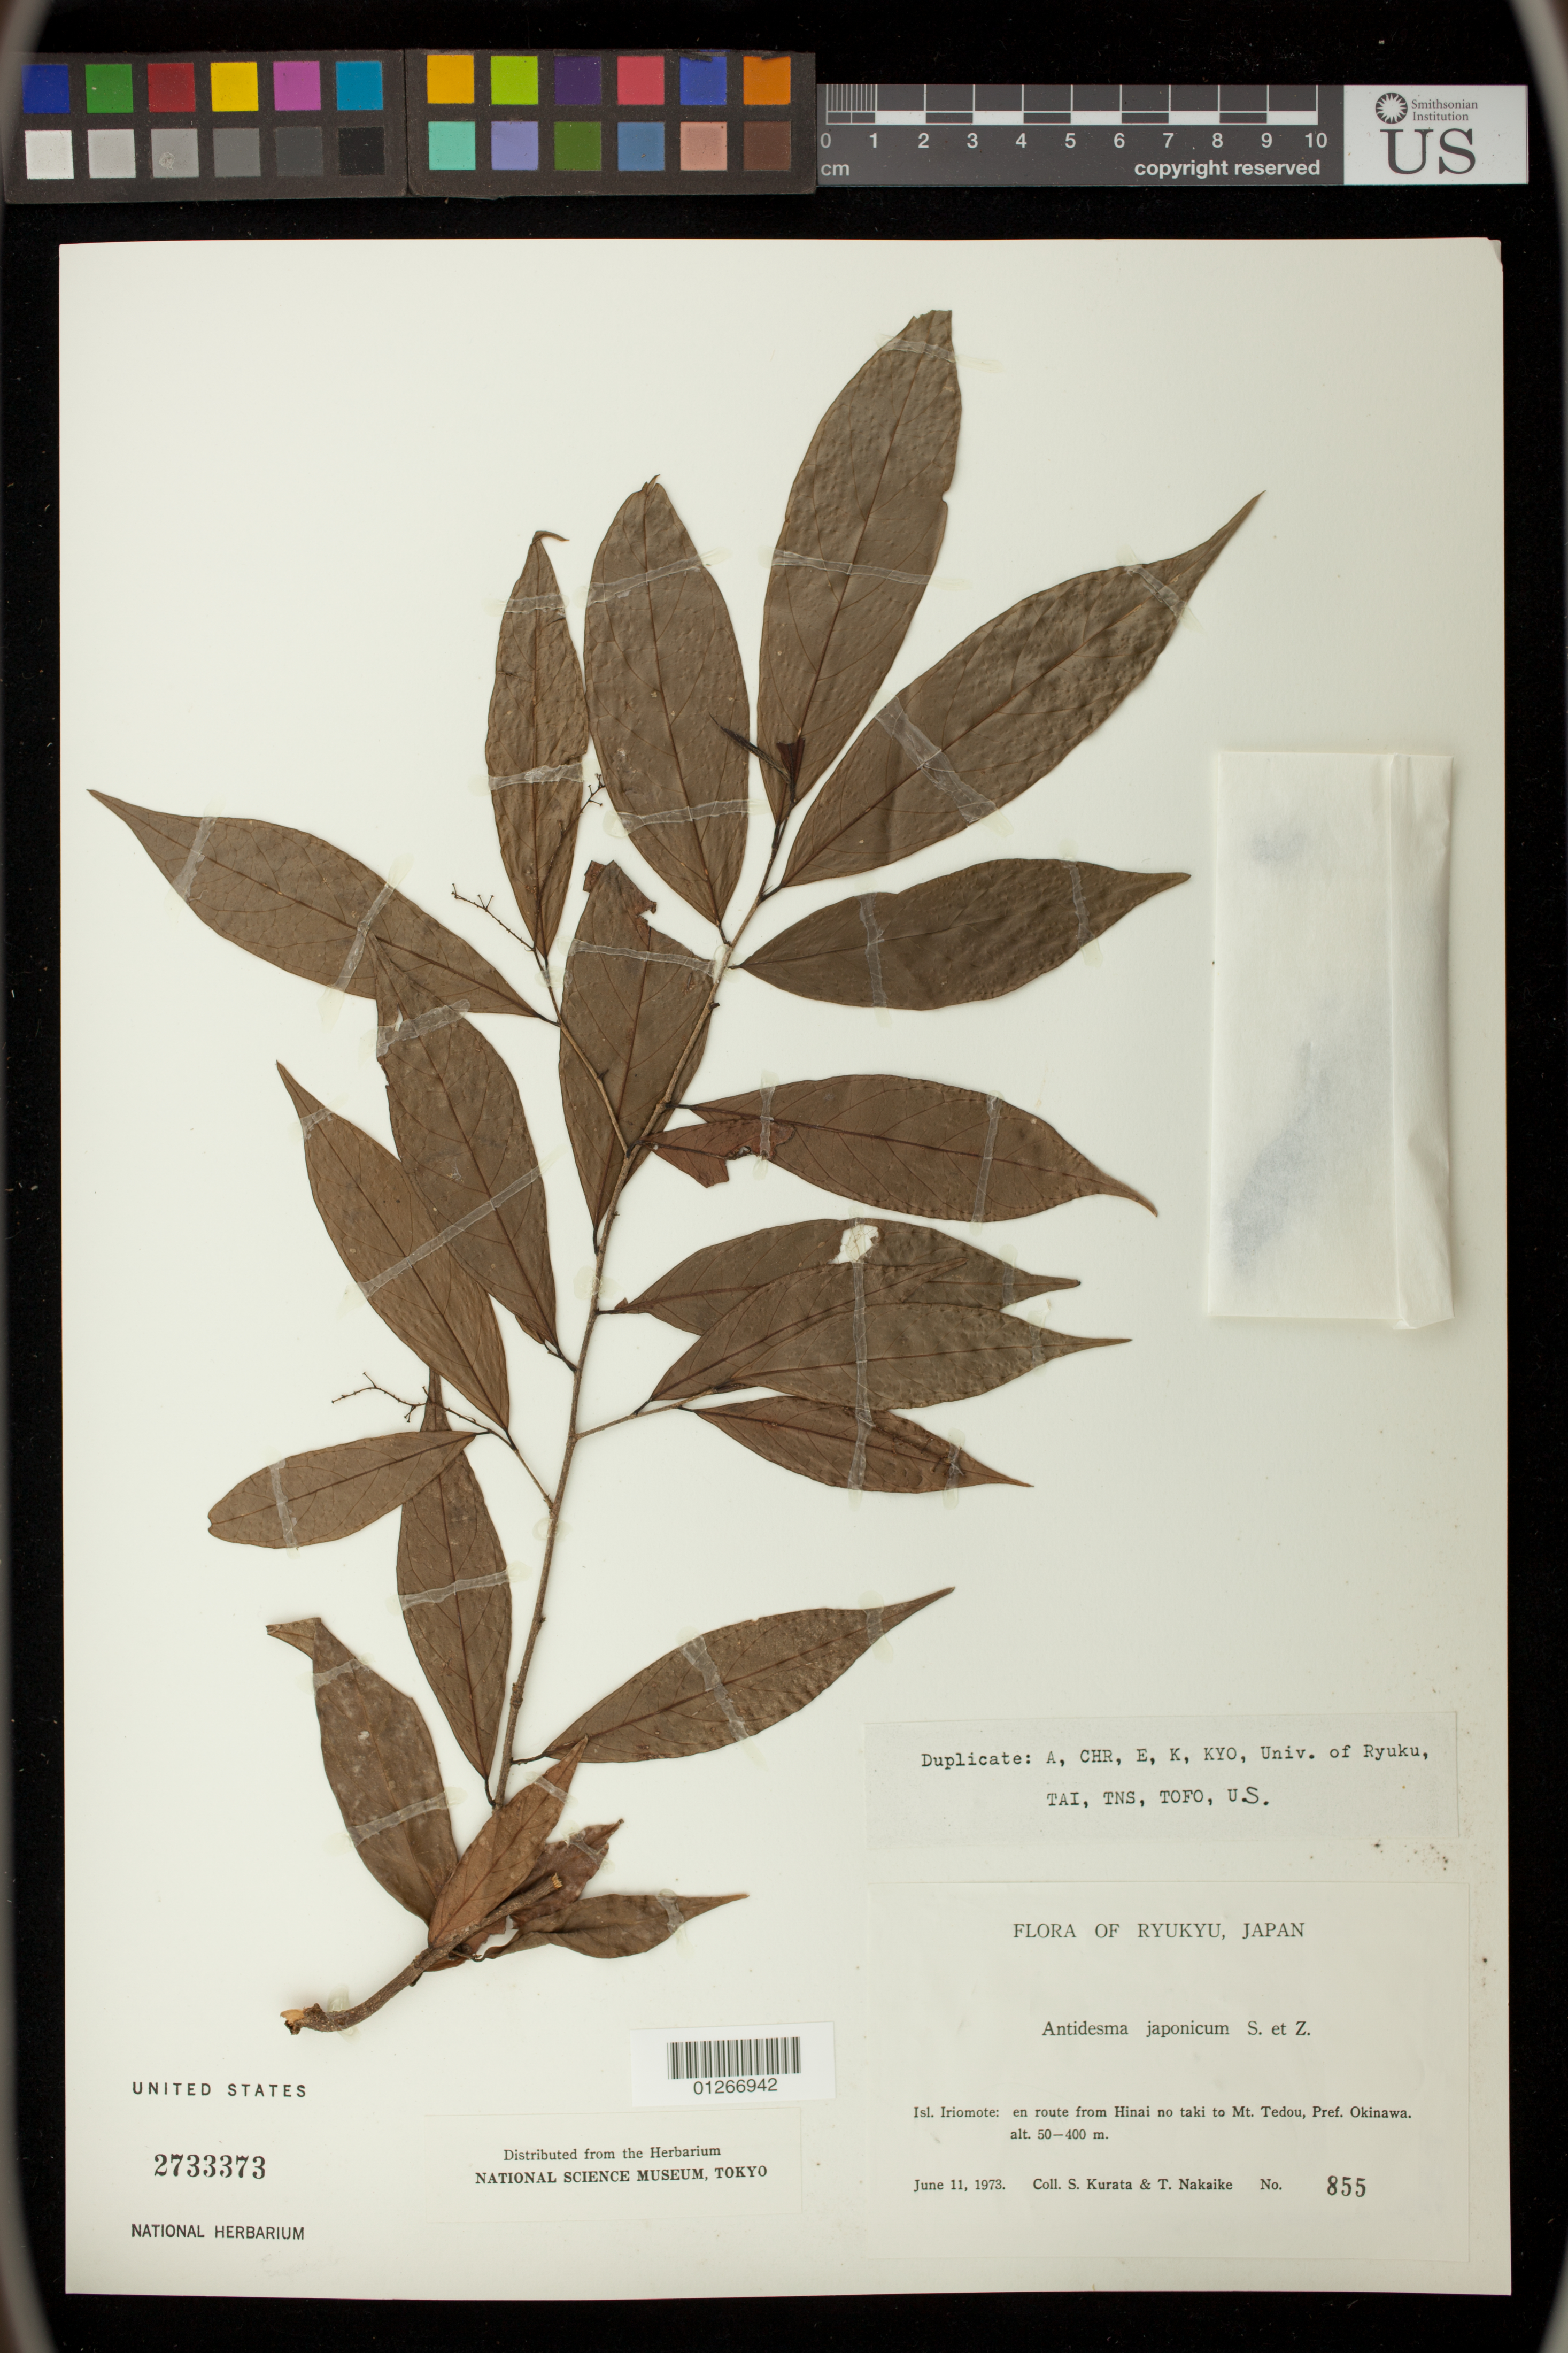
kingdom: Plantae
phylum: Tracheophyta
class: Magnoliopsida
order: Malpighiales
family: Phyllanthaceae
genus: Antidesma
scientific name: Antidesma japonicum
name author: Siebert & Zucc.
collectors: Sh. Kurata & T. Nakaike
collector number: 855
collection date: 1973-06-11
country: Japan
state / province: Okinawa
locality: Ryukyu, Isl. Iriomote: en route from Hinai no taki to Mt. Tedou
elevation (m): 50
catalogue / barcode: US 2733373